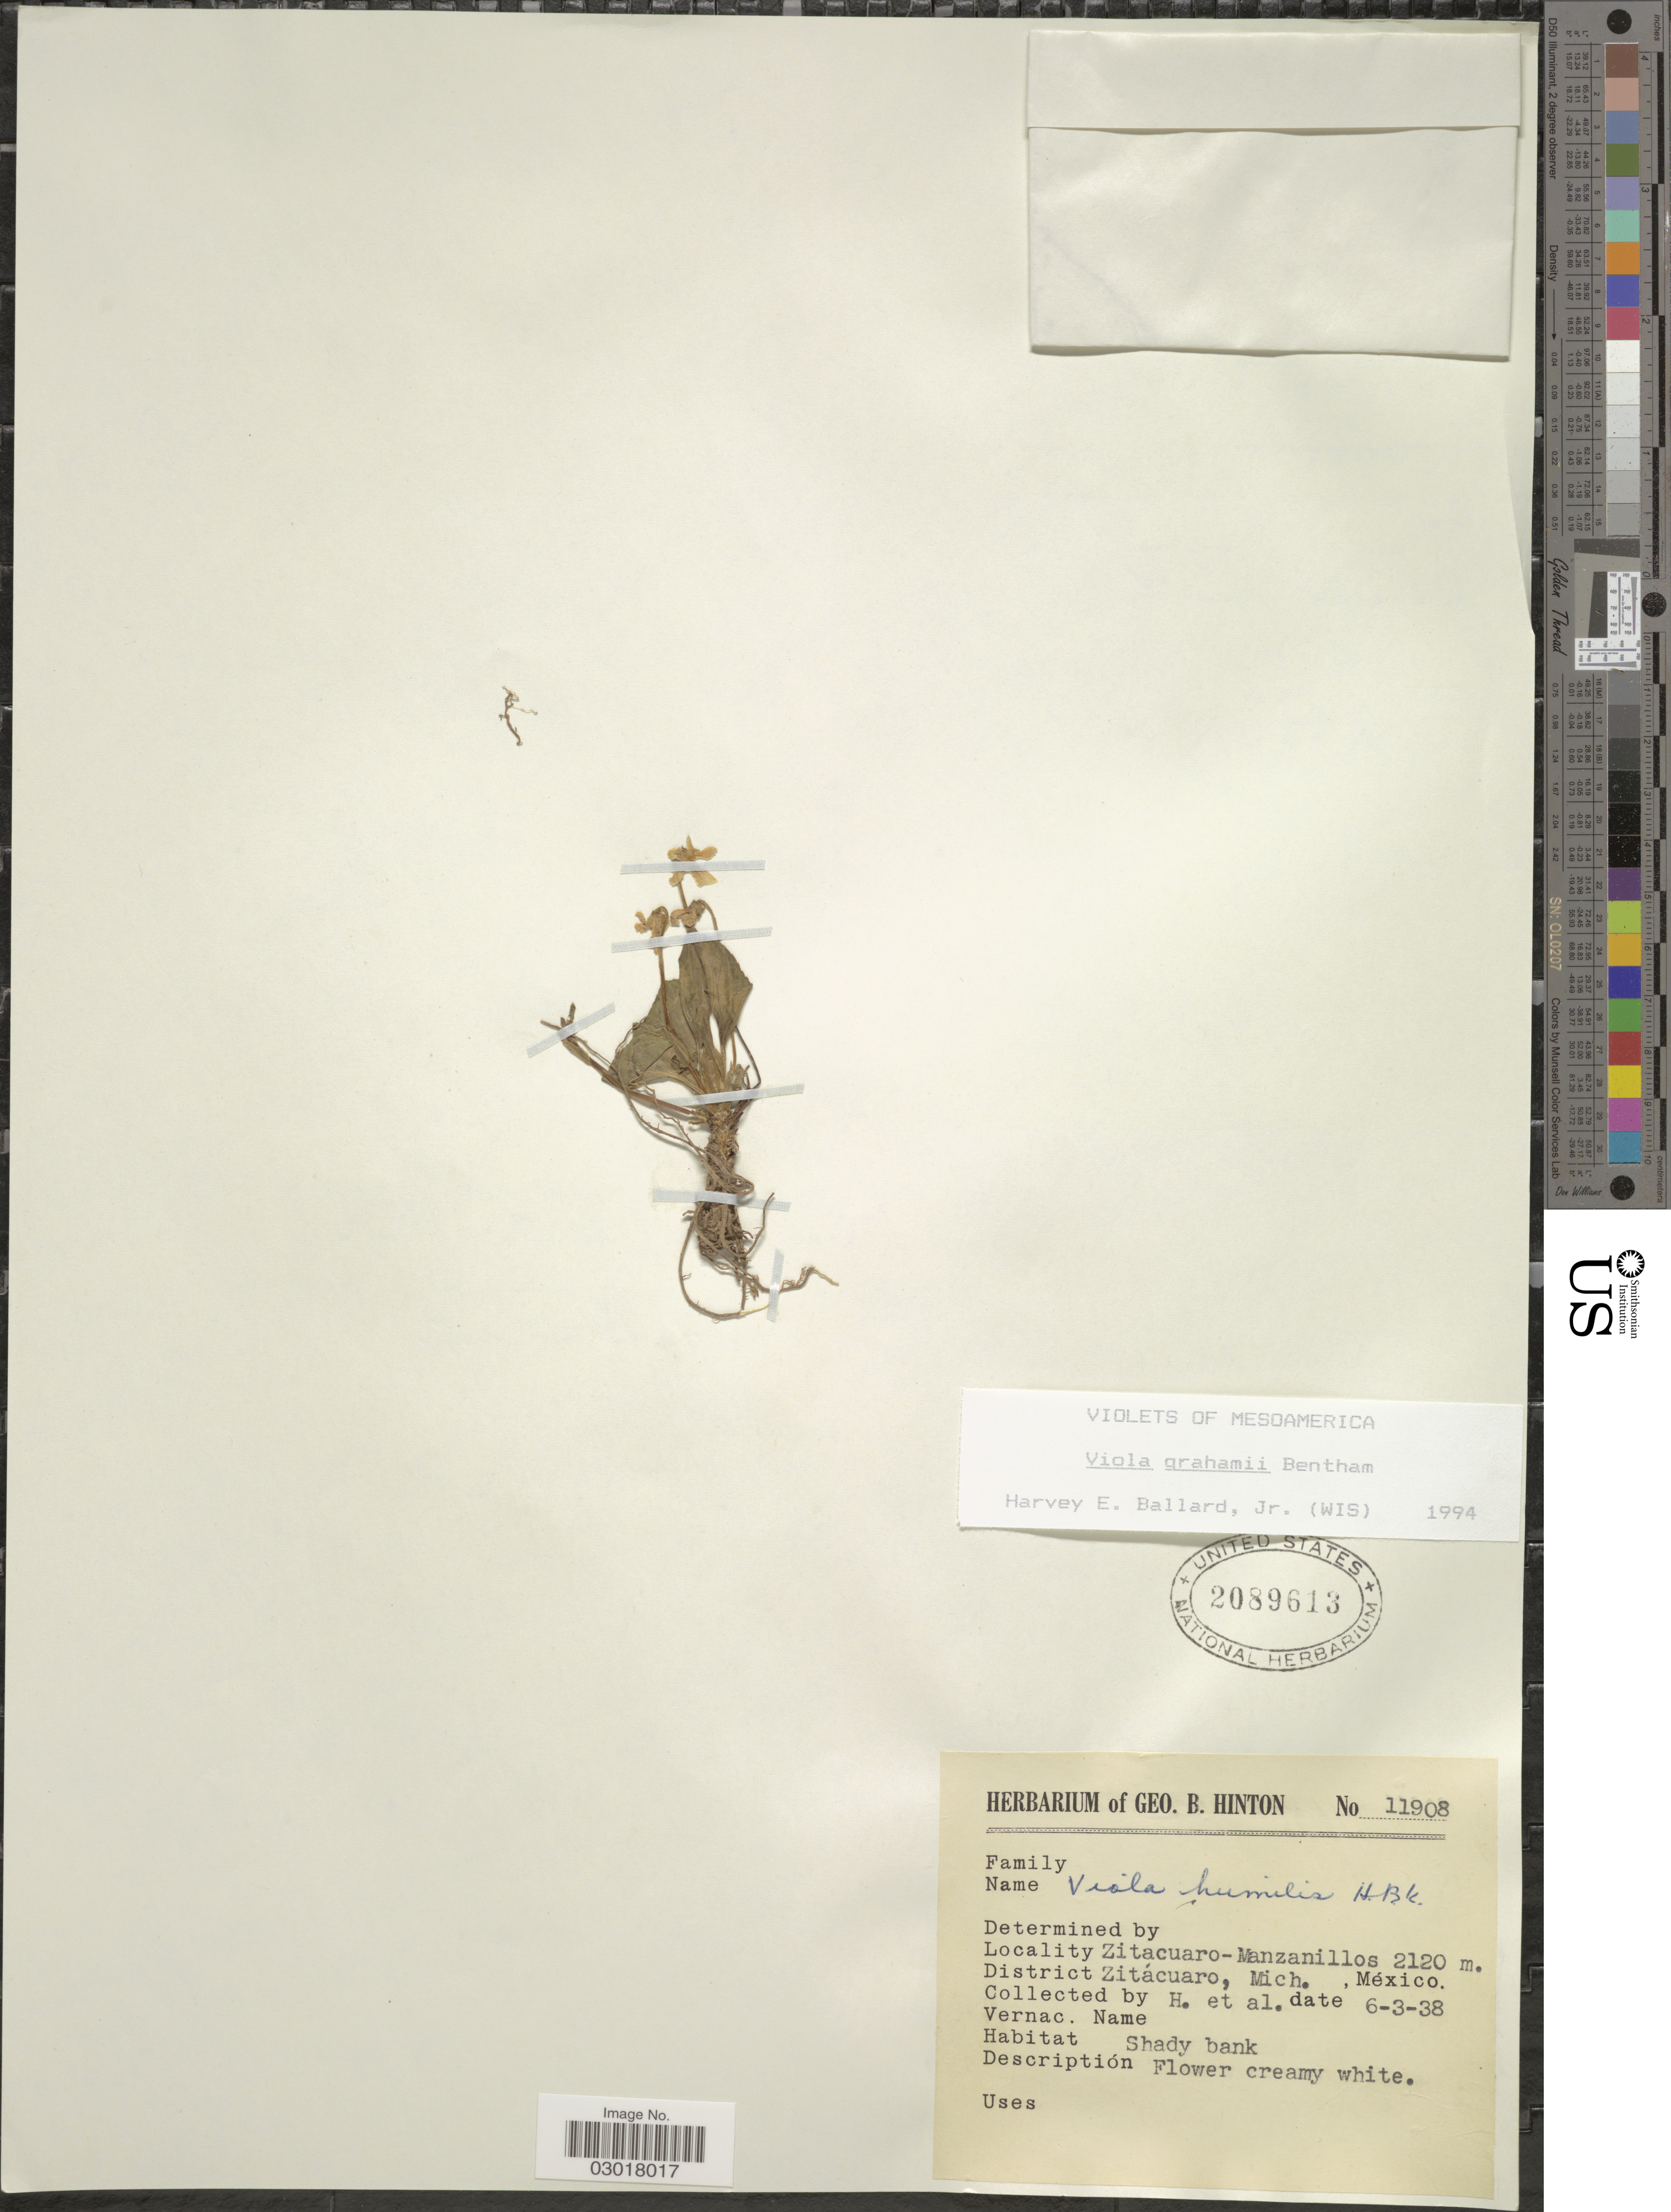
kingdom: Plantae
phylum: Tracheophyta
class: Magnoliopsida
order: Malpighiales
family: Violaceae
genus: Viola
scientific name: Viola grahamii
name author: Benth.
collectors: G. B. Hinton & et al.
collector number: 11908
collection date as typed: Transcribed d/m/y: 6/3/38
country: Mexico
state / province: Michoacán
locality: Zitacuaro-Manzanillos. District Zitácuaro.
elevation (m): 2120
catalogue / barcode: US 2089613